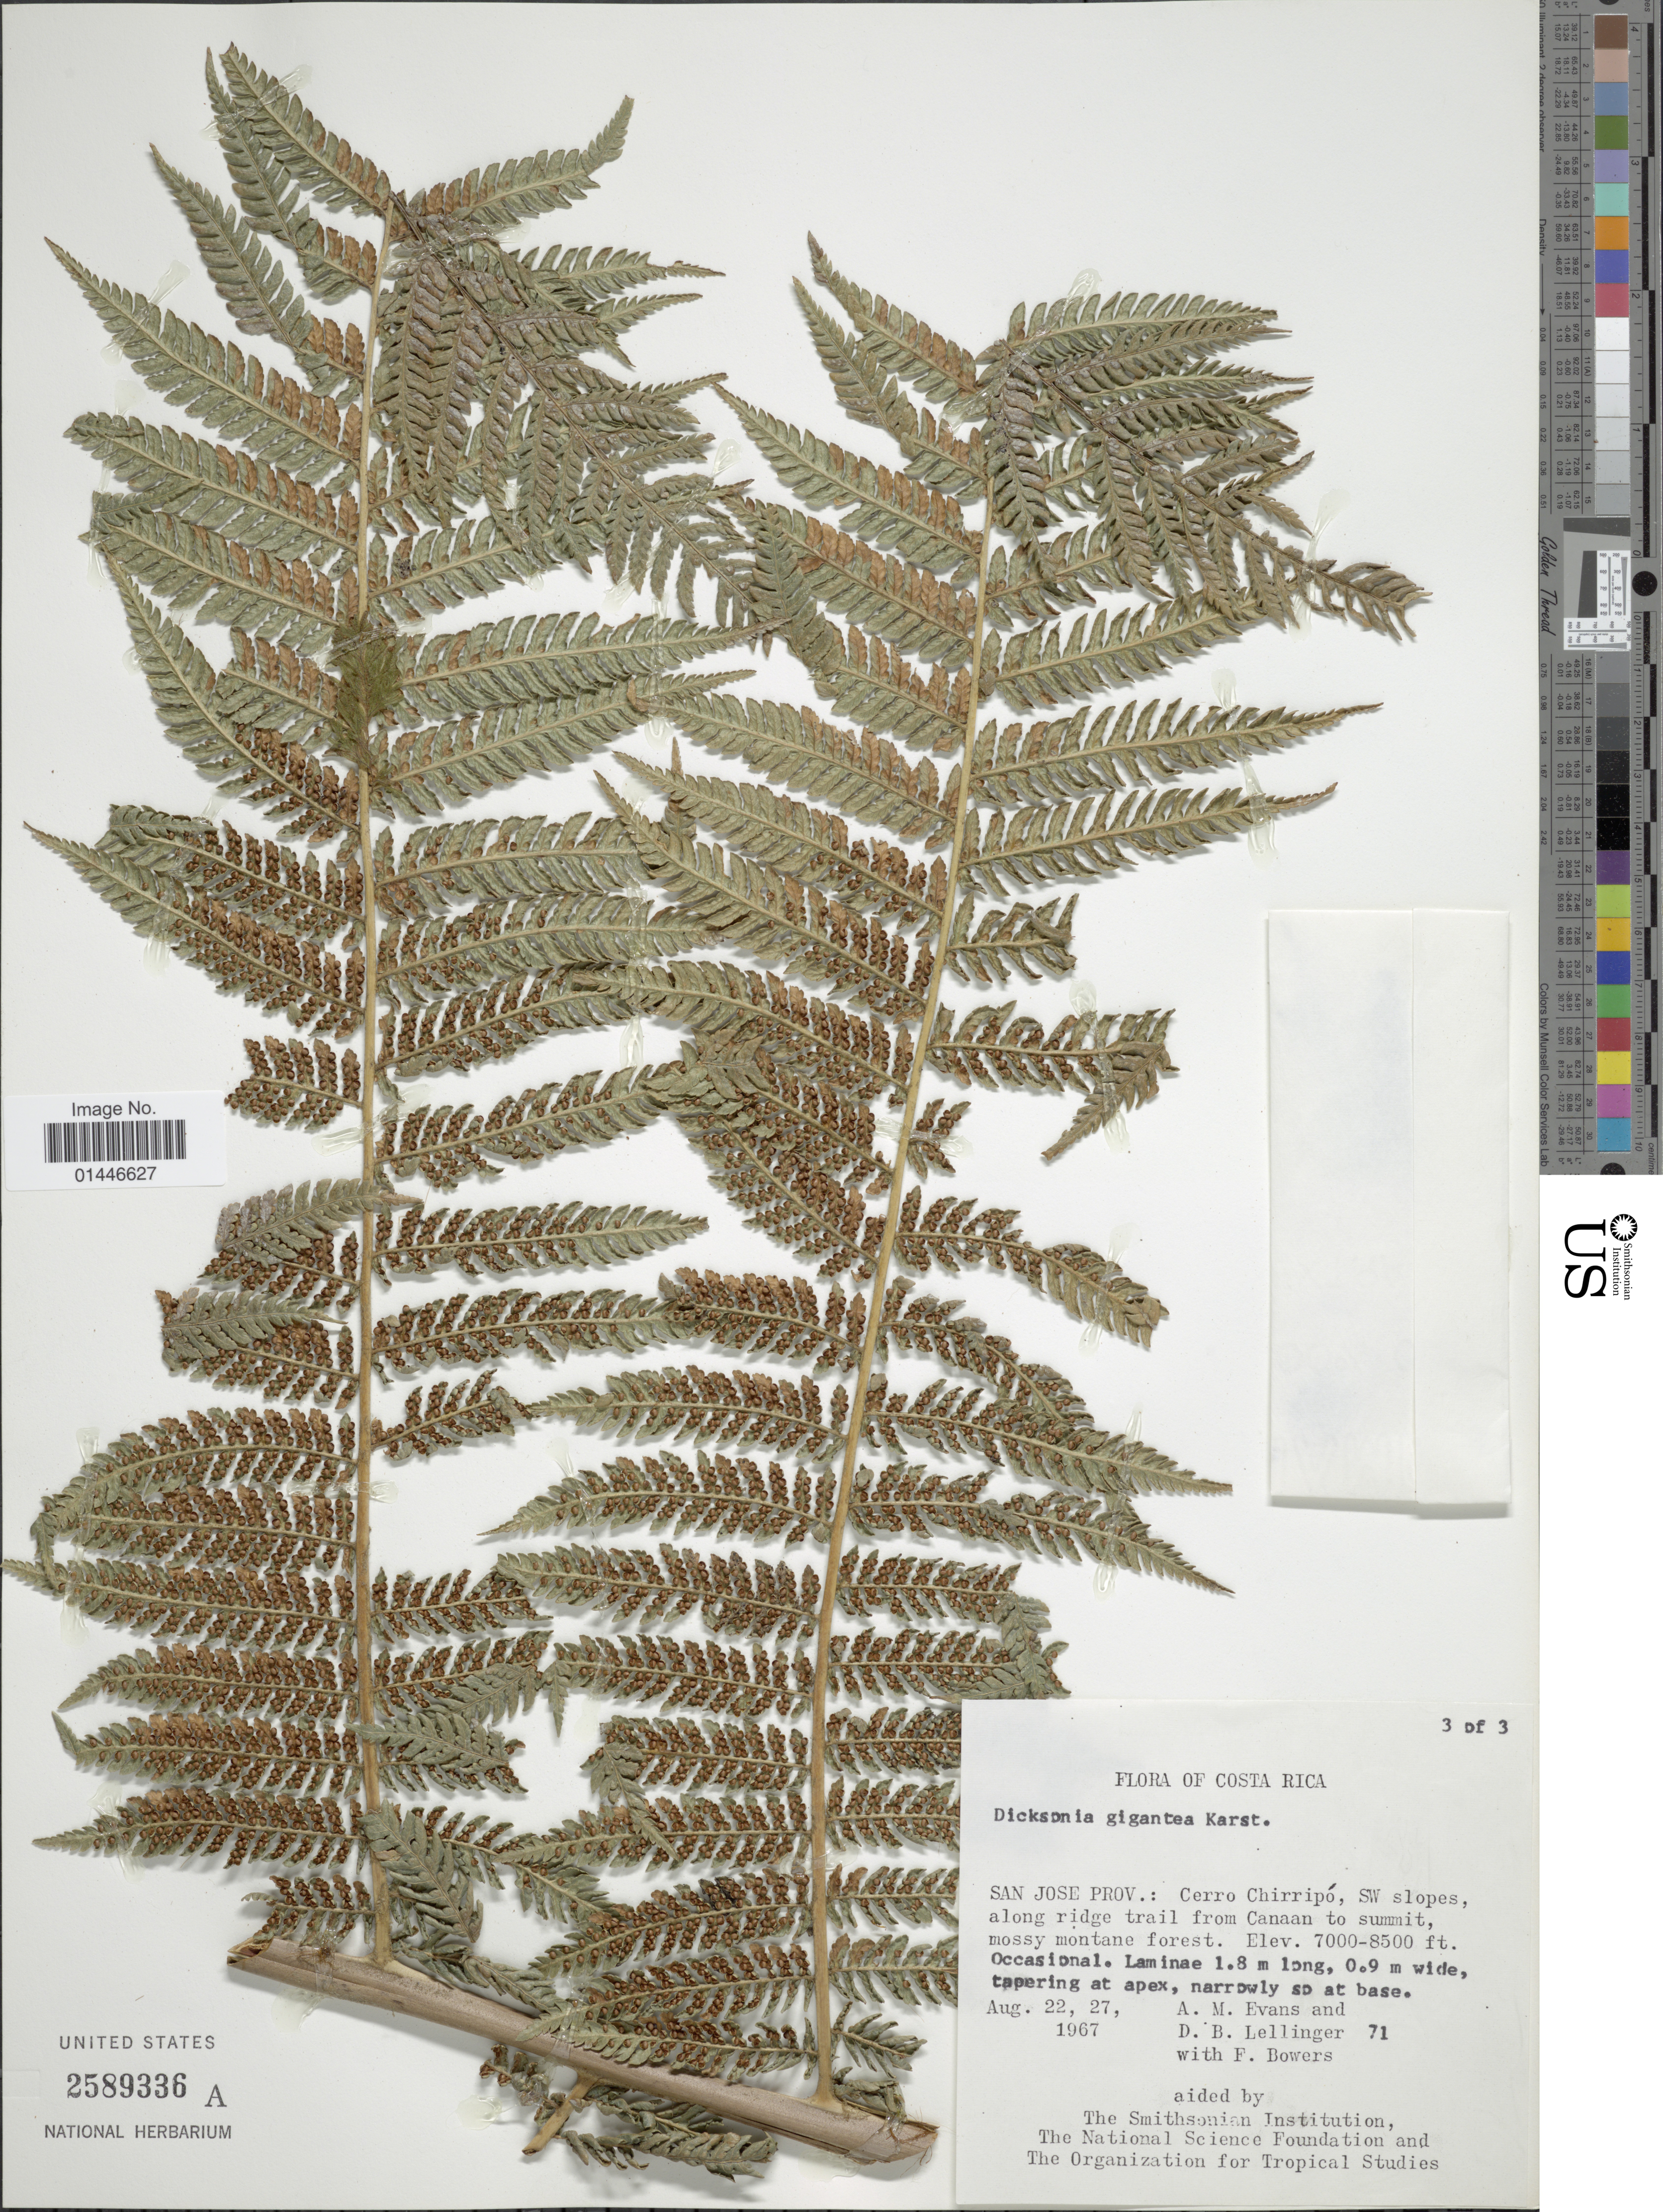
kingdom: Plantae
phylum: Tracheophyta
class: Polypodiopsida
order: Cyatheales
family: Dicksoniaceae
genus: Dicksonia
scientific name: Dicksonia gigantea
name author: H. Karst.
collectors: A. M. Evans, D. B. Lellinger & F. Bowers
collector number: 71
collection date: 1967-08-22/1967-08-27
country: Costa Rica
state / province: San José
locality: Cerro Chirripo, SW slopes, along ridge trail from Canaan to summit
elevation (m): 2134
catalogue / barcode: US 2589336A